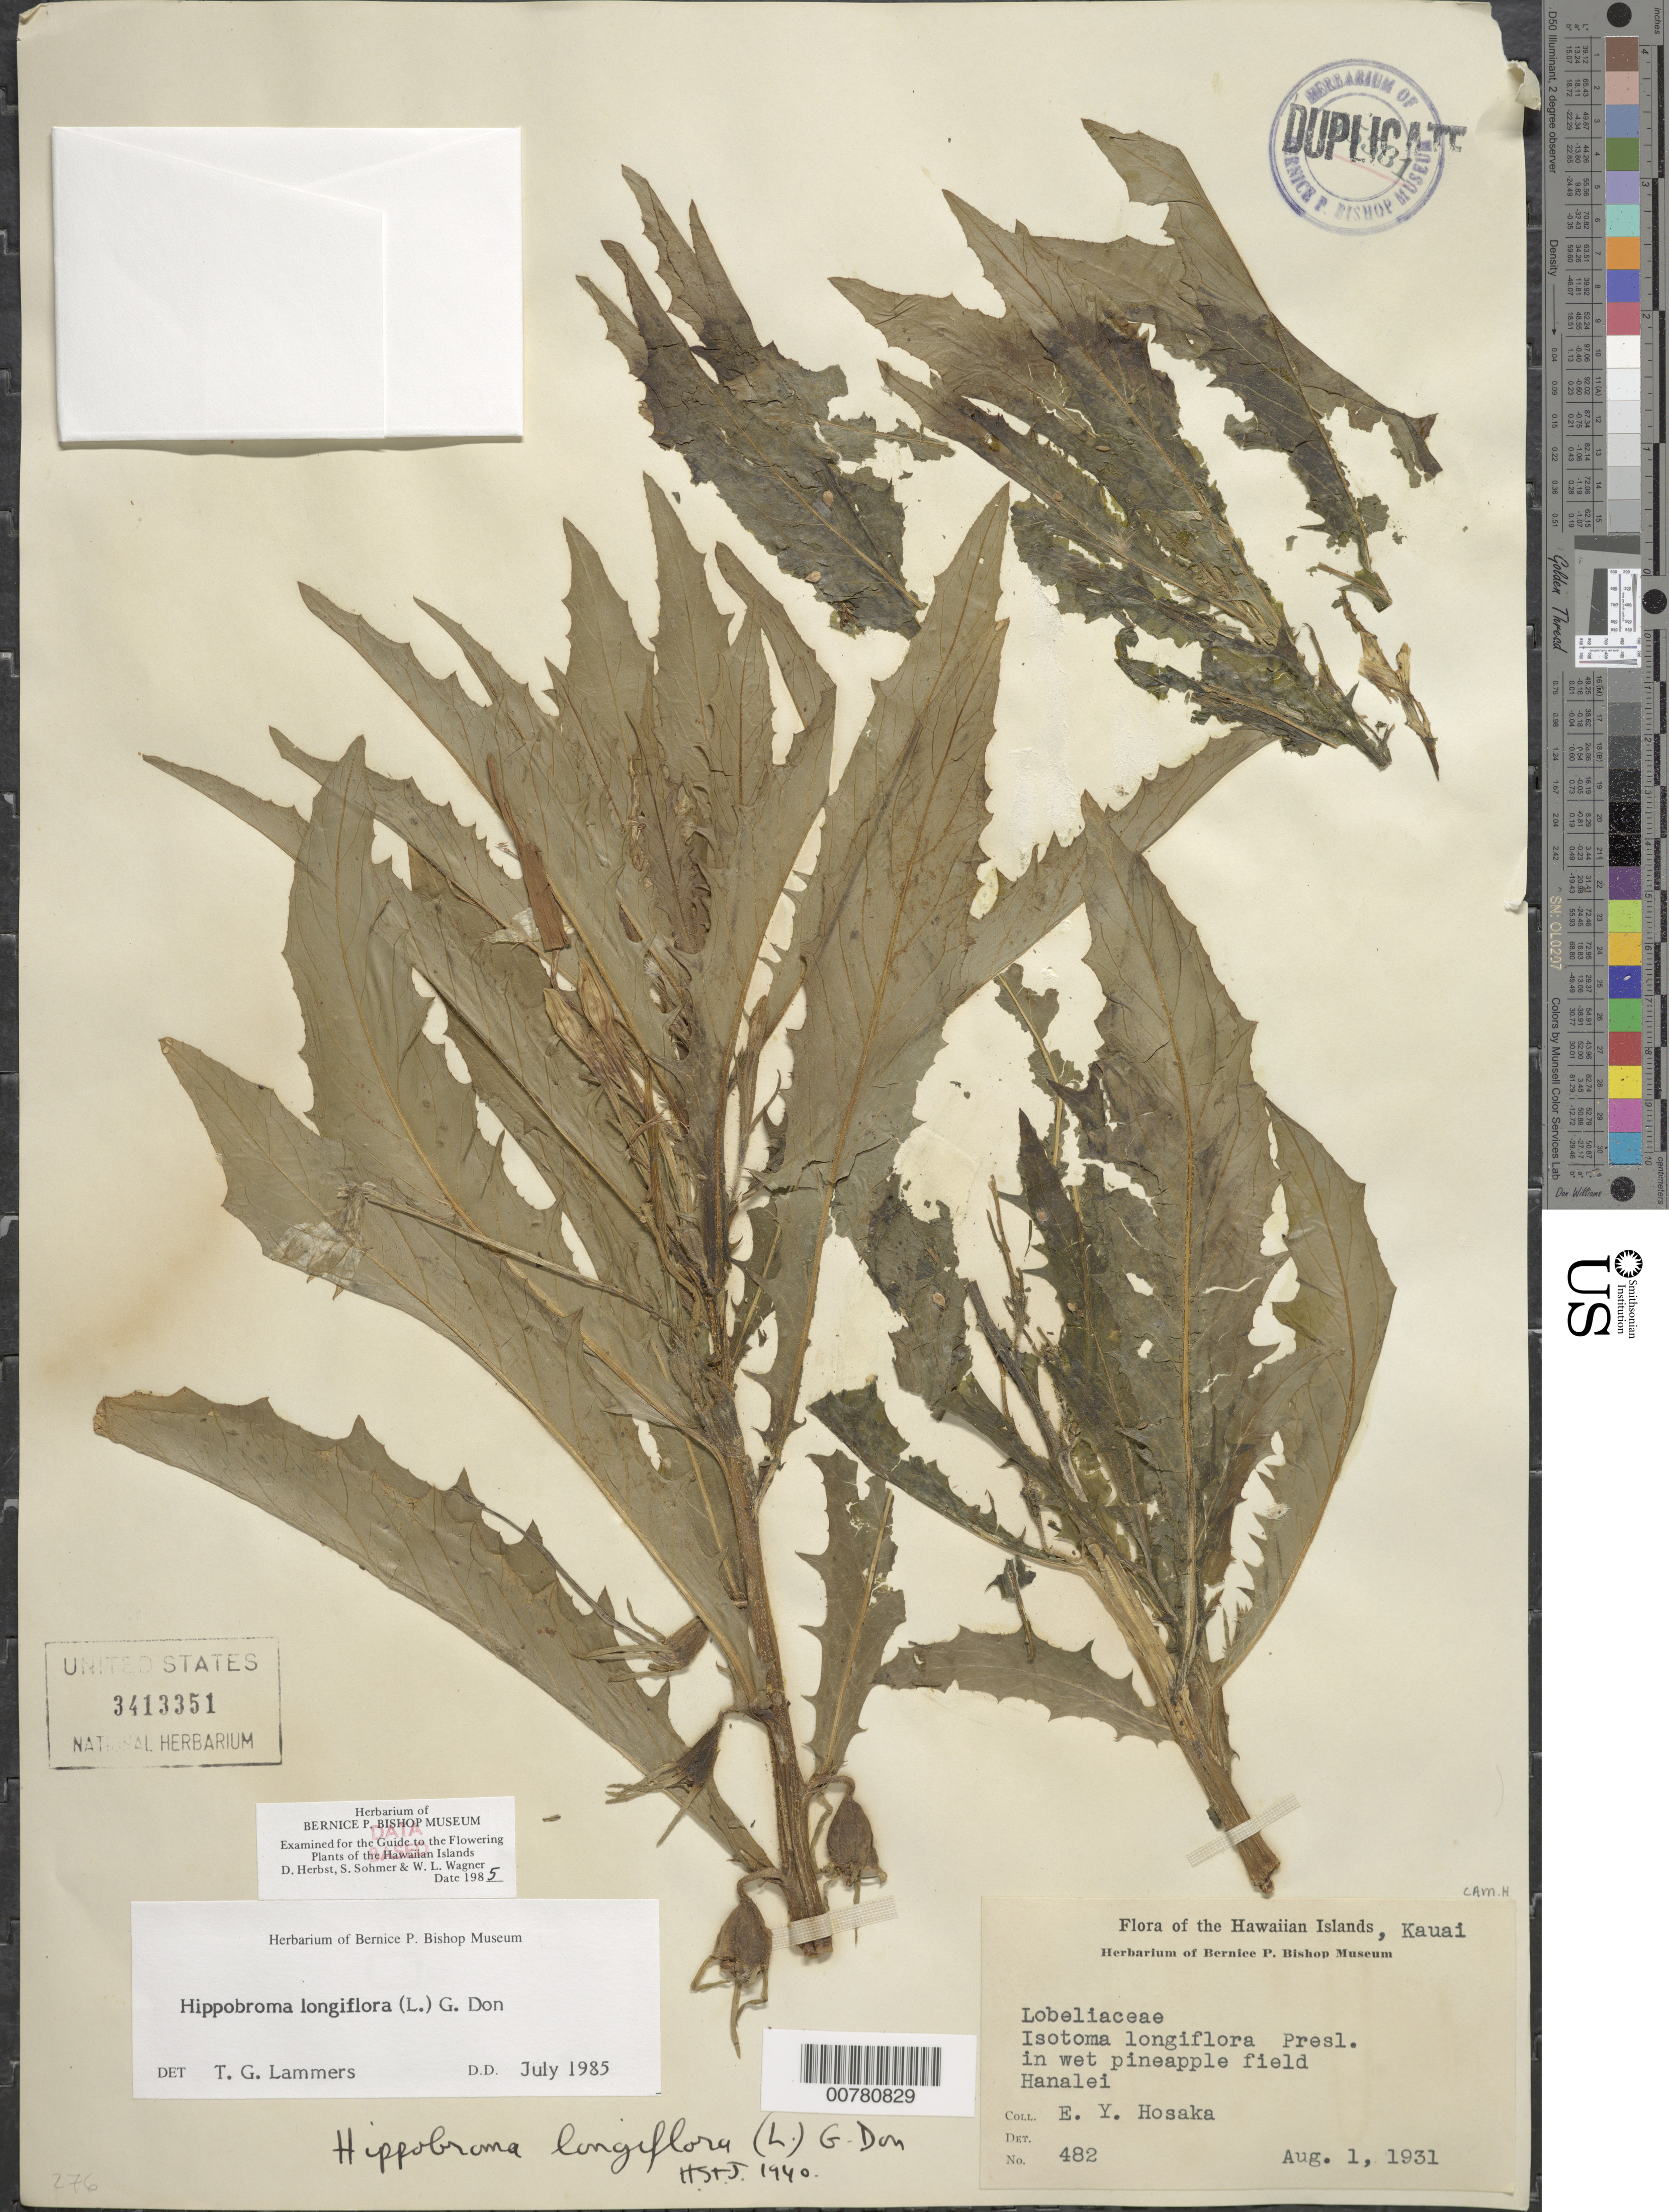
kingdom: Plantae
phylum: Tracheophyta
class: Magnoliopsida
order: Asterales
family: Campanulaceae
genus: Hippobroma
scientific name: Hippobroma longiflora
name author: (L.) G. Don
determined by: Herbst, D. R.; Sohmer, S. H.; Wagner, W. L.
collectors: E. Y. Hosaka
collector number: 482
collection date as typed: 1 Aug 1931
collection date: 1931-08-01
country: United States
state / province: Hawaii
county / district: Kauai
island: Kaua'i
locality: Hanalei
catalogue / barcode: US 3413351